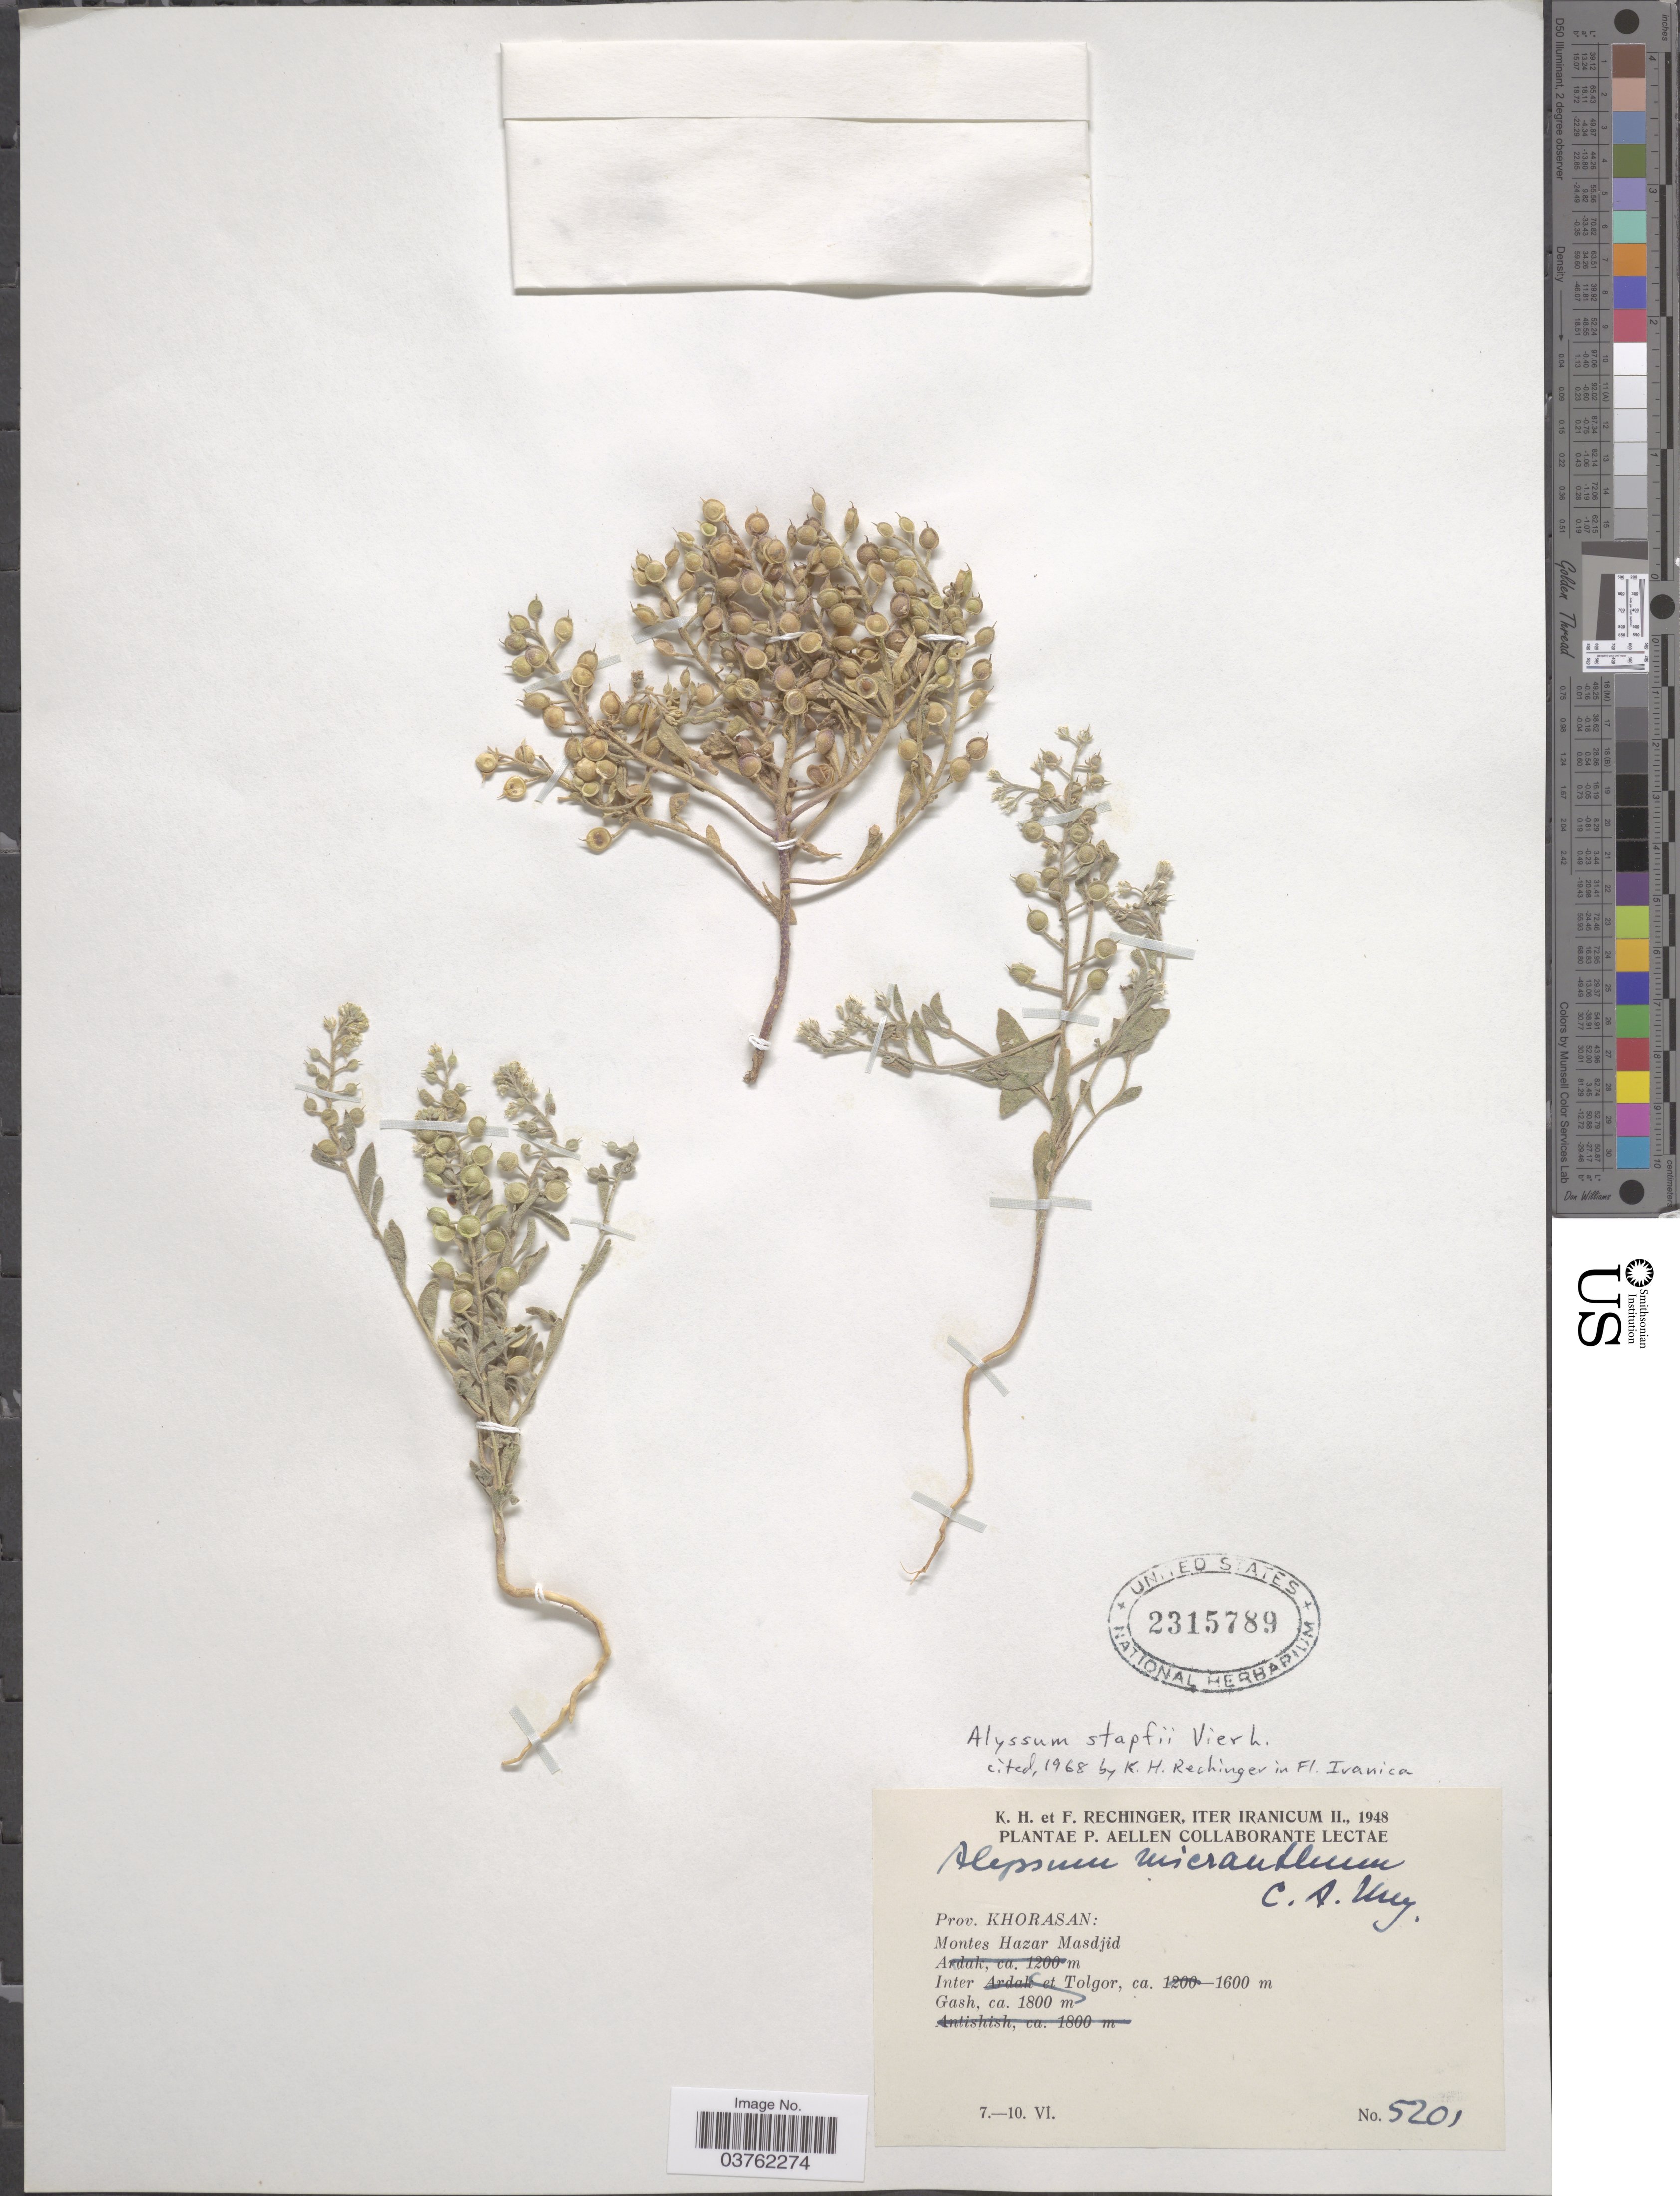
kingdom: Plantae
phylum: Tracheophyta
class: Magnoliopsida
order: Brassicales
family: Brassicaceae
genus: Alyssum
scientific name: Alyssum stapfii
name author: Vierh.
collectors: K. H. Rechinger & F. Rechinger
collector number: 5201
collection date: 1948-06-07/1948-06-10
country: Iran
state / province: Khorasan [obsolete]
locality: Iter Iranicum II. Montes Hazar Masdjid. Inter Tolgor, Gash.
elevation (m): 1600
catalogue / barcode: US 2315789